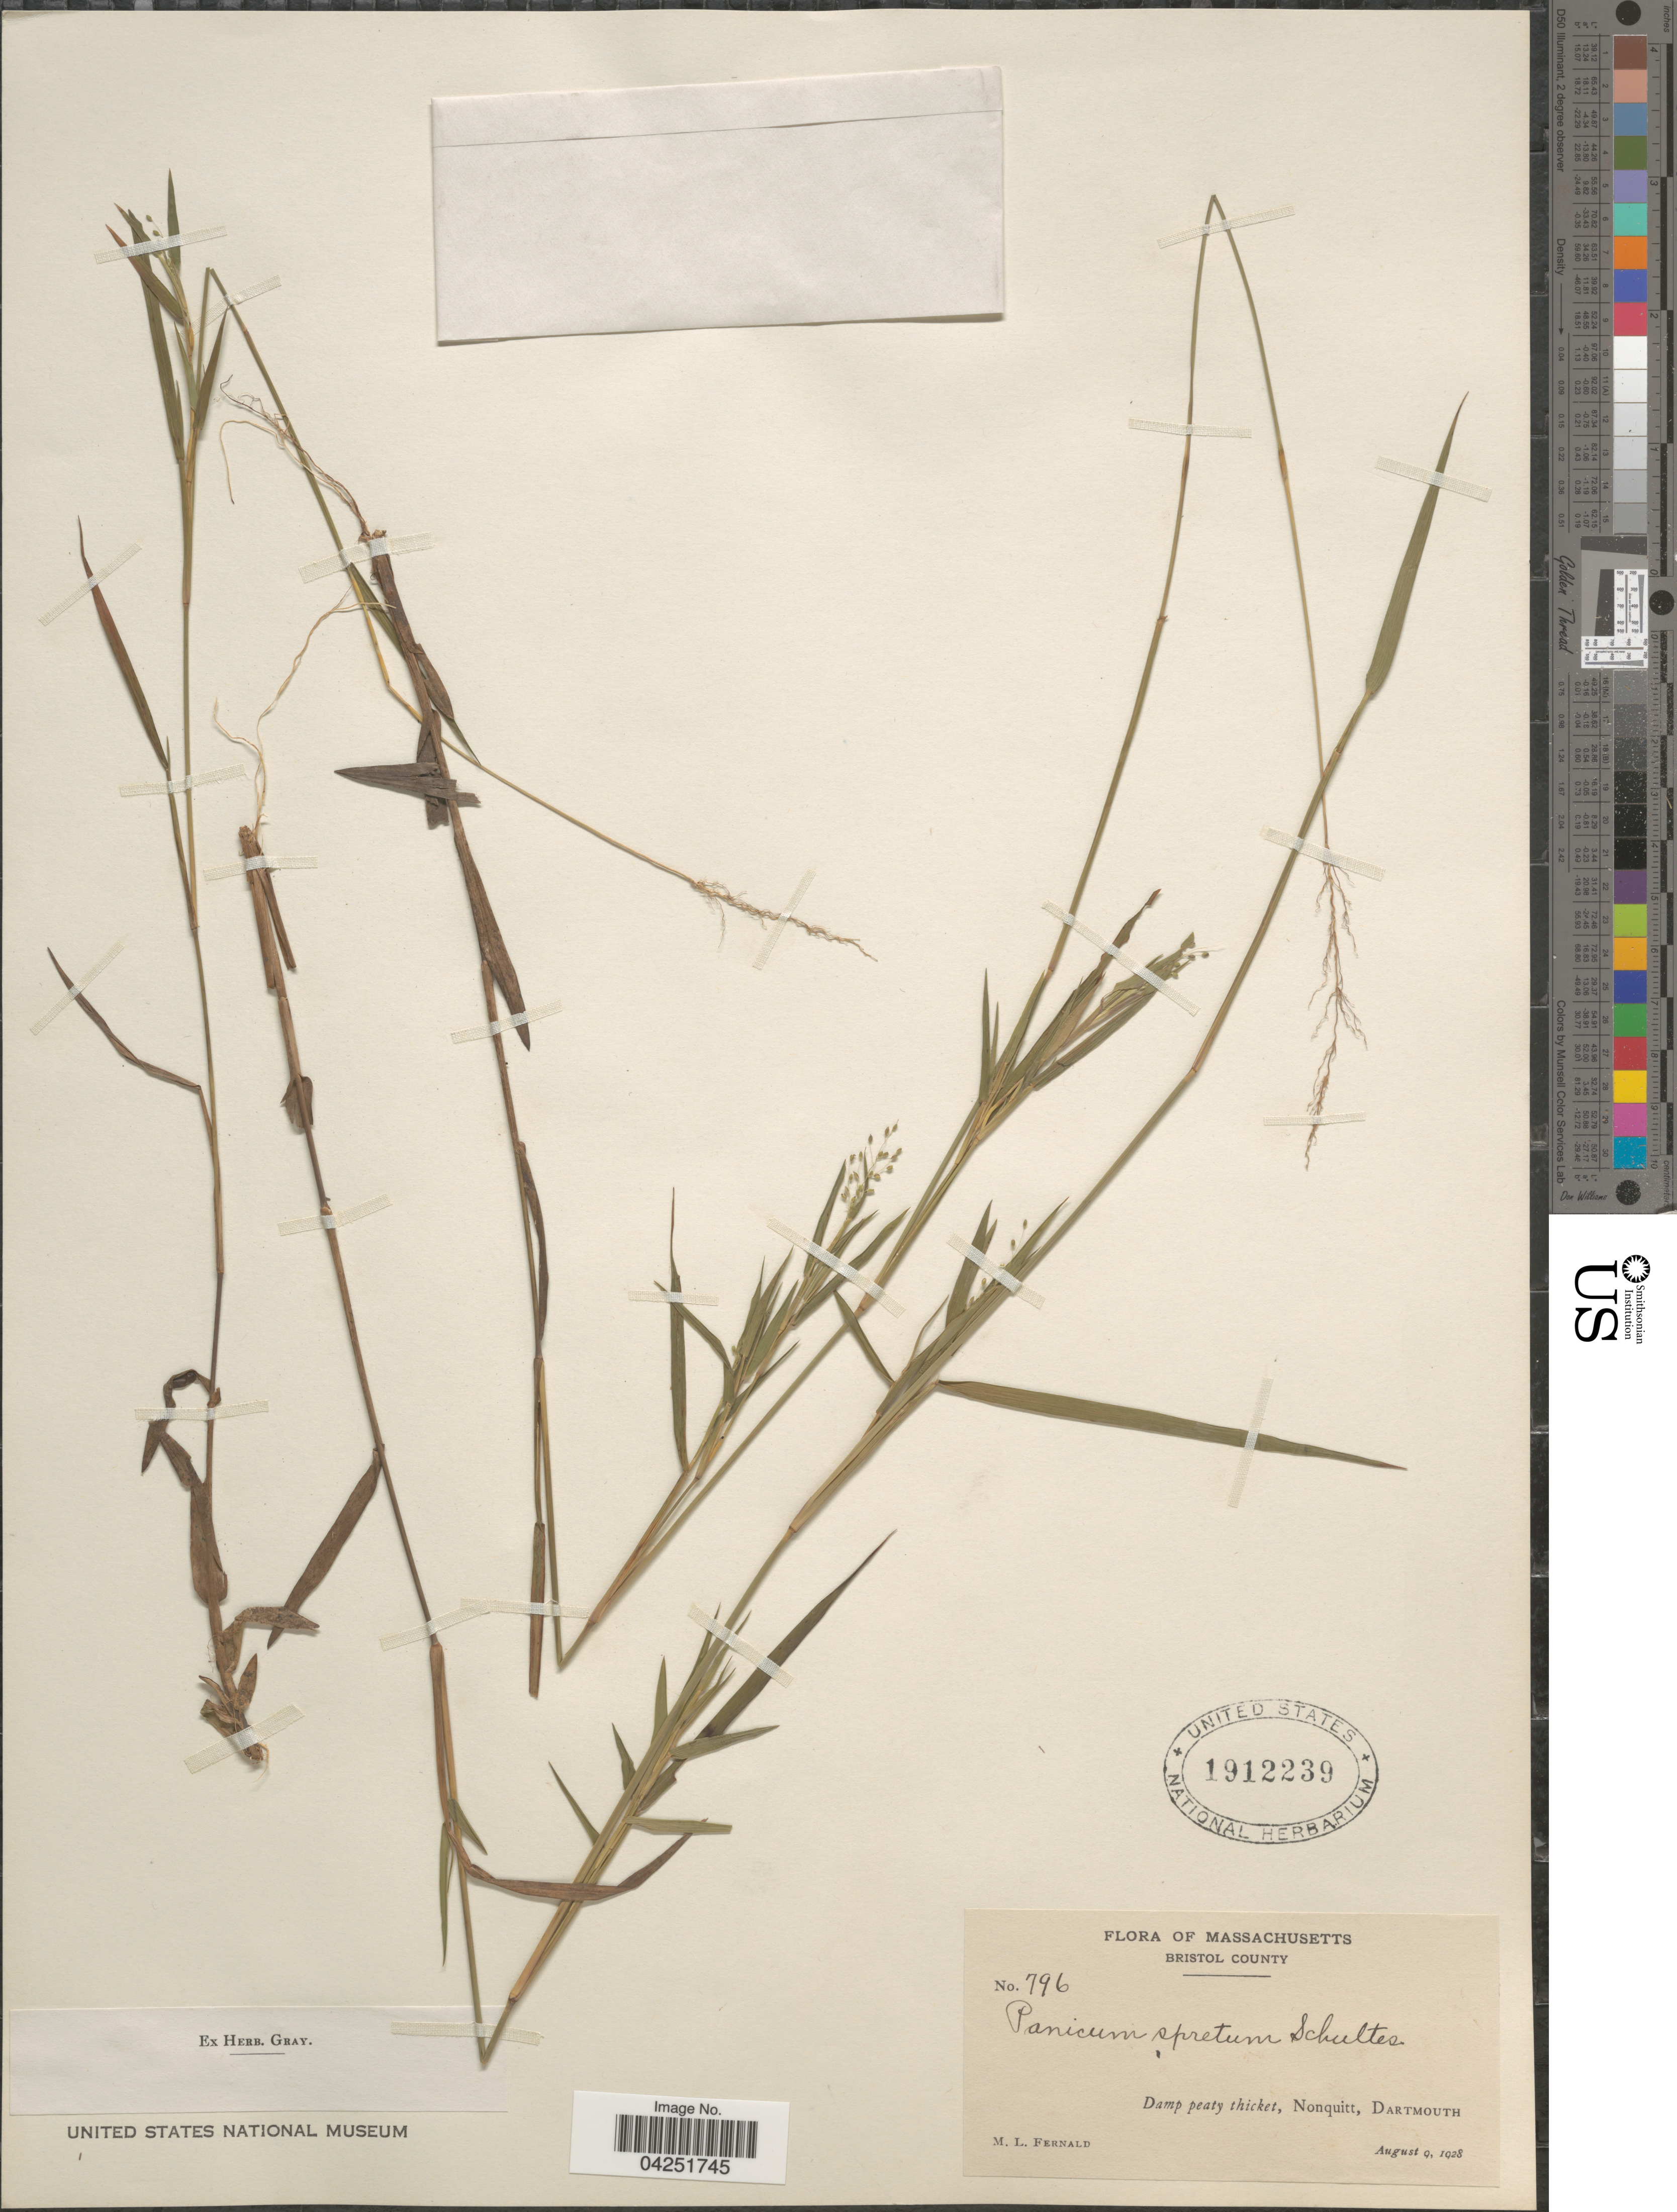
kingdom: Plantae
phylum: Tracheophyta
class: Liliopsida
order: Poales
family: Poaceae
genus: Dichanthelium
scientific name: Dichanthelium acuminatum var. densiflorum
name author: (Rand & Redfield) Gould & C.A. Clark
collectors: M. L. Fernald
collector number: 796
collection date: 1928-08-09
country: United States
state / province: Massachusetts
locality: Bristol County. Damp peaty thicket, Nonquitt, Dartmouth.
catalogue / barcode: US 1912239